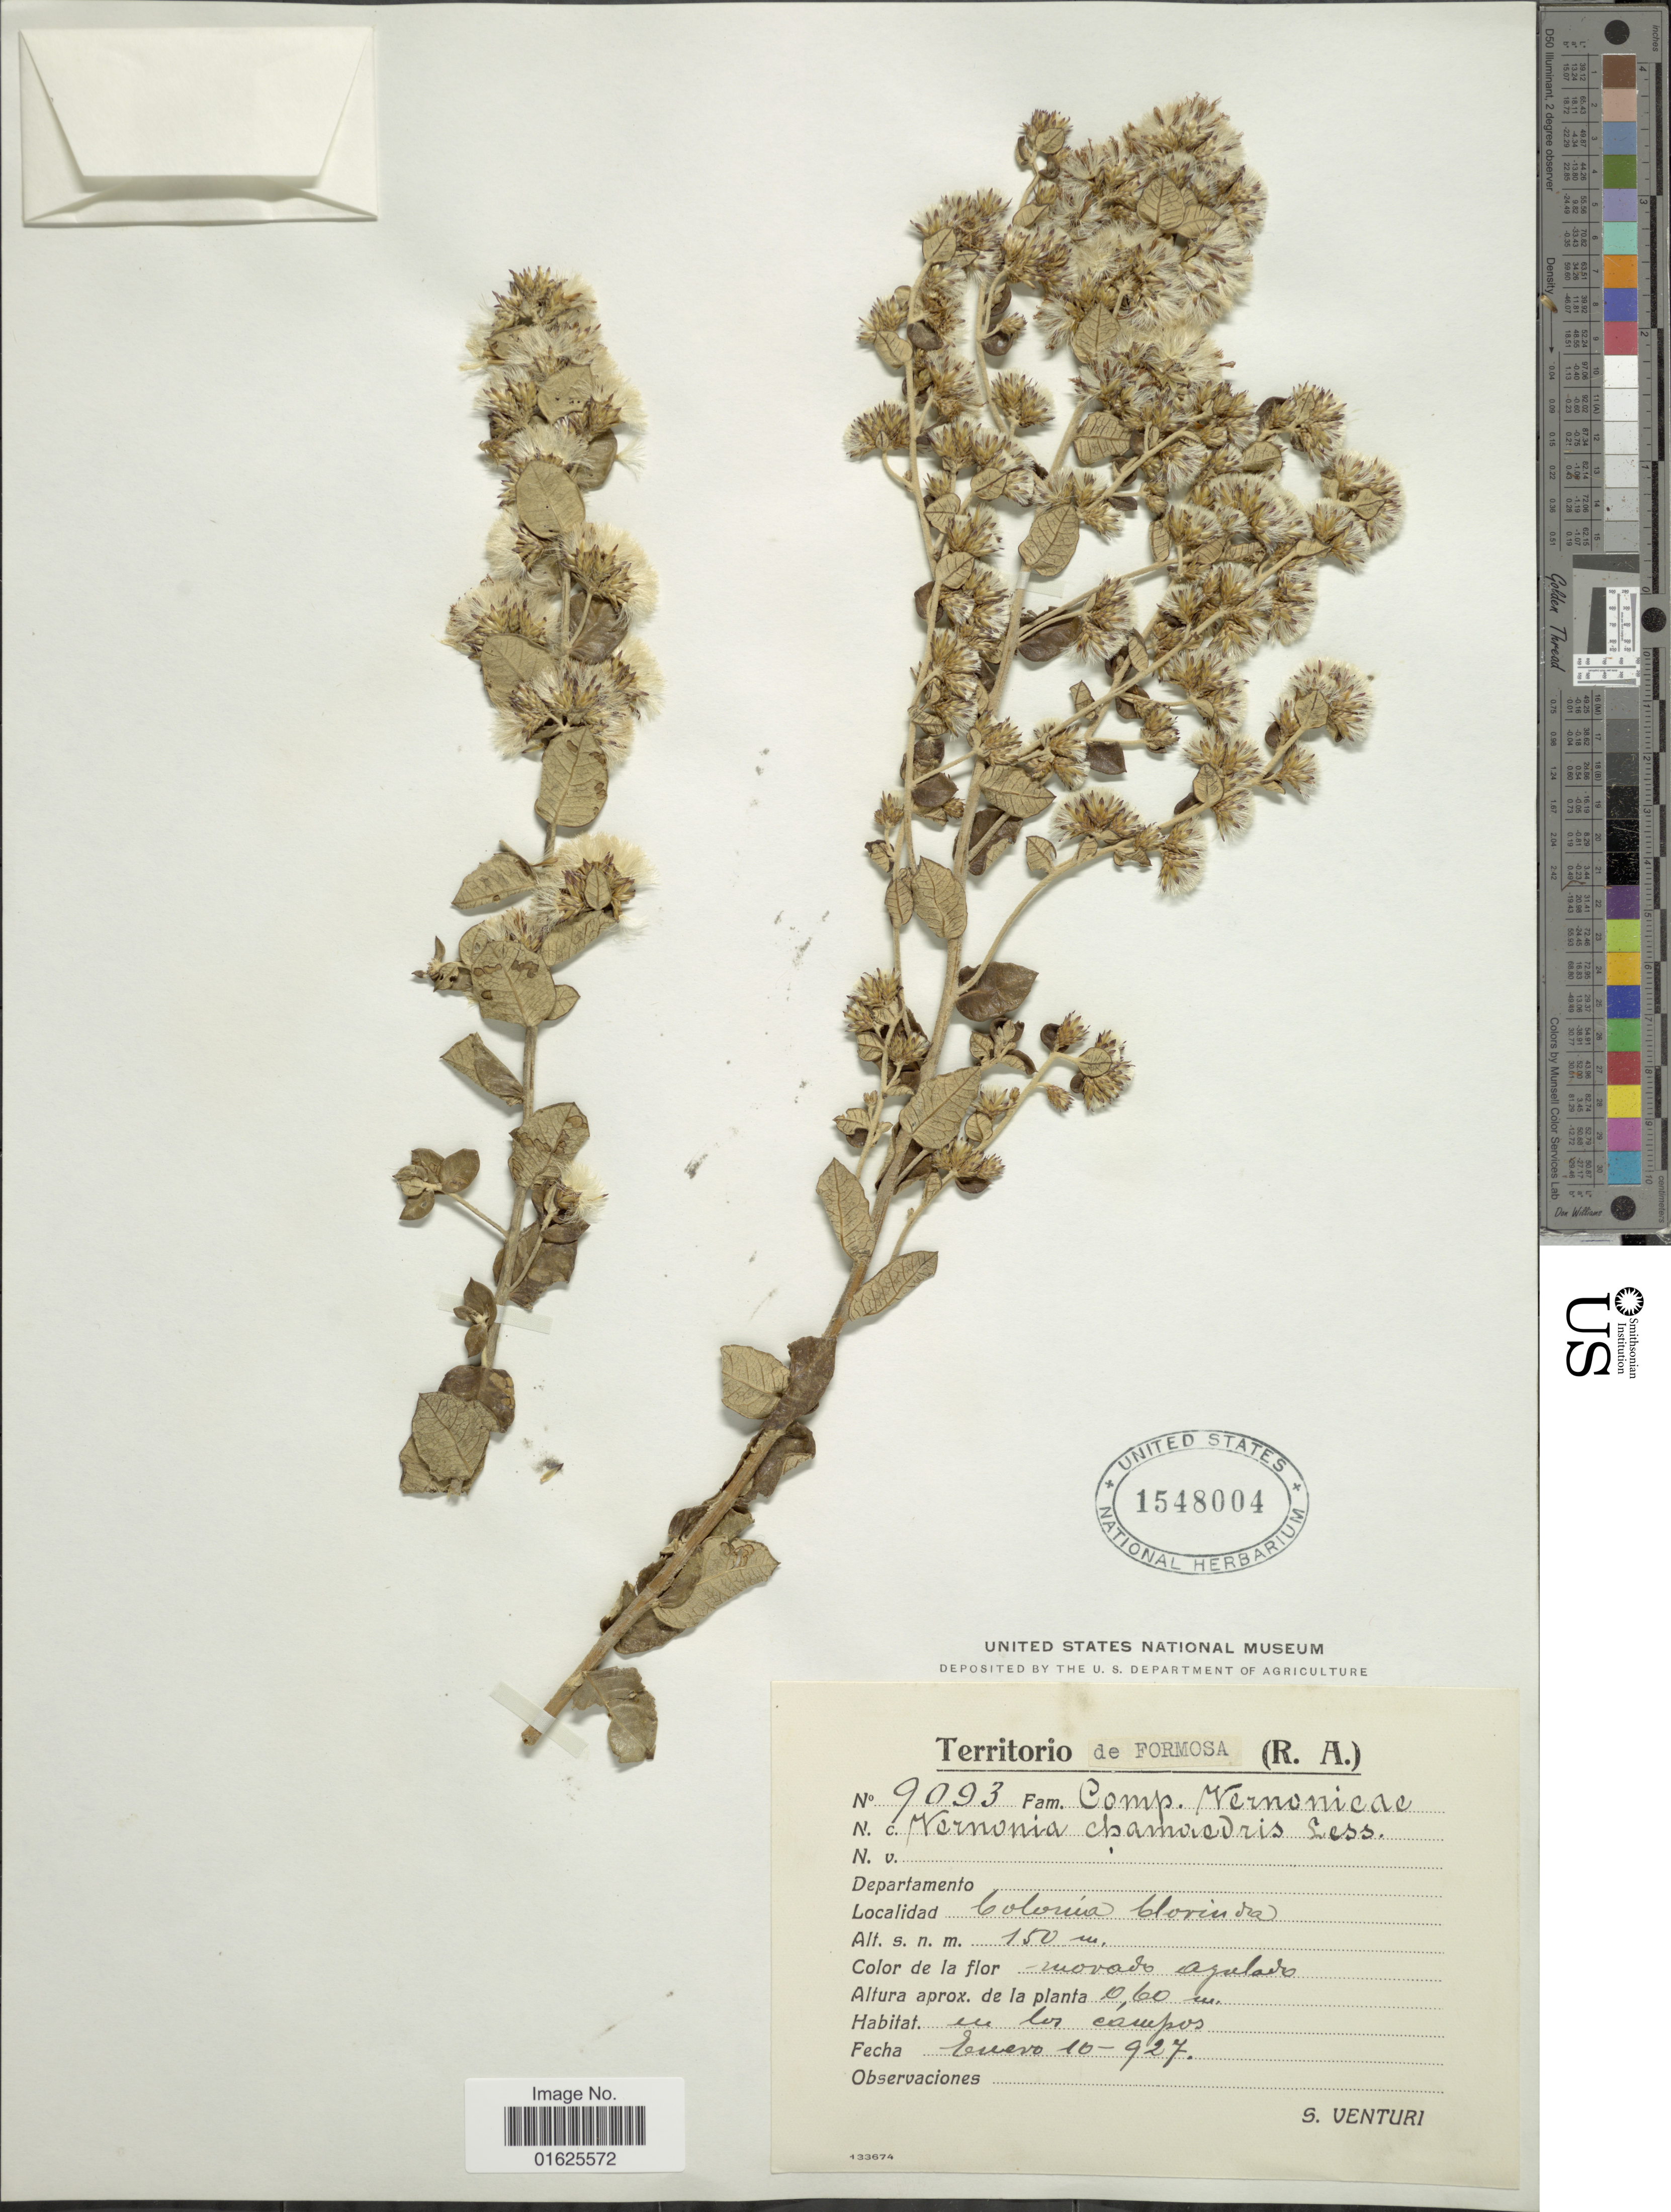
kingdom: Plantae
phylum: Tracheophyta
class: Magnoliopsida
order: Asterales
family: Asteraceae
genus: Vernonanthura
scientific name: Vernonanthura chamaedrys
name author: (Less.) H. Rob.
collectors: S. Venturi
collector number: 9093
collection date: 1927-01-10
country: Argentina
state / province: Formosa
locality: Colonia Clovinda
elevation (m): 150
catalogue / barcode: US 1548004